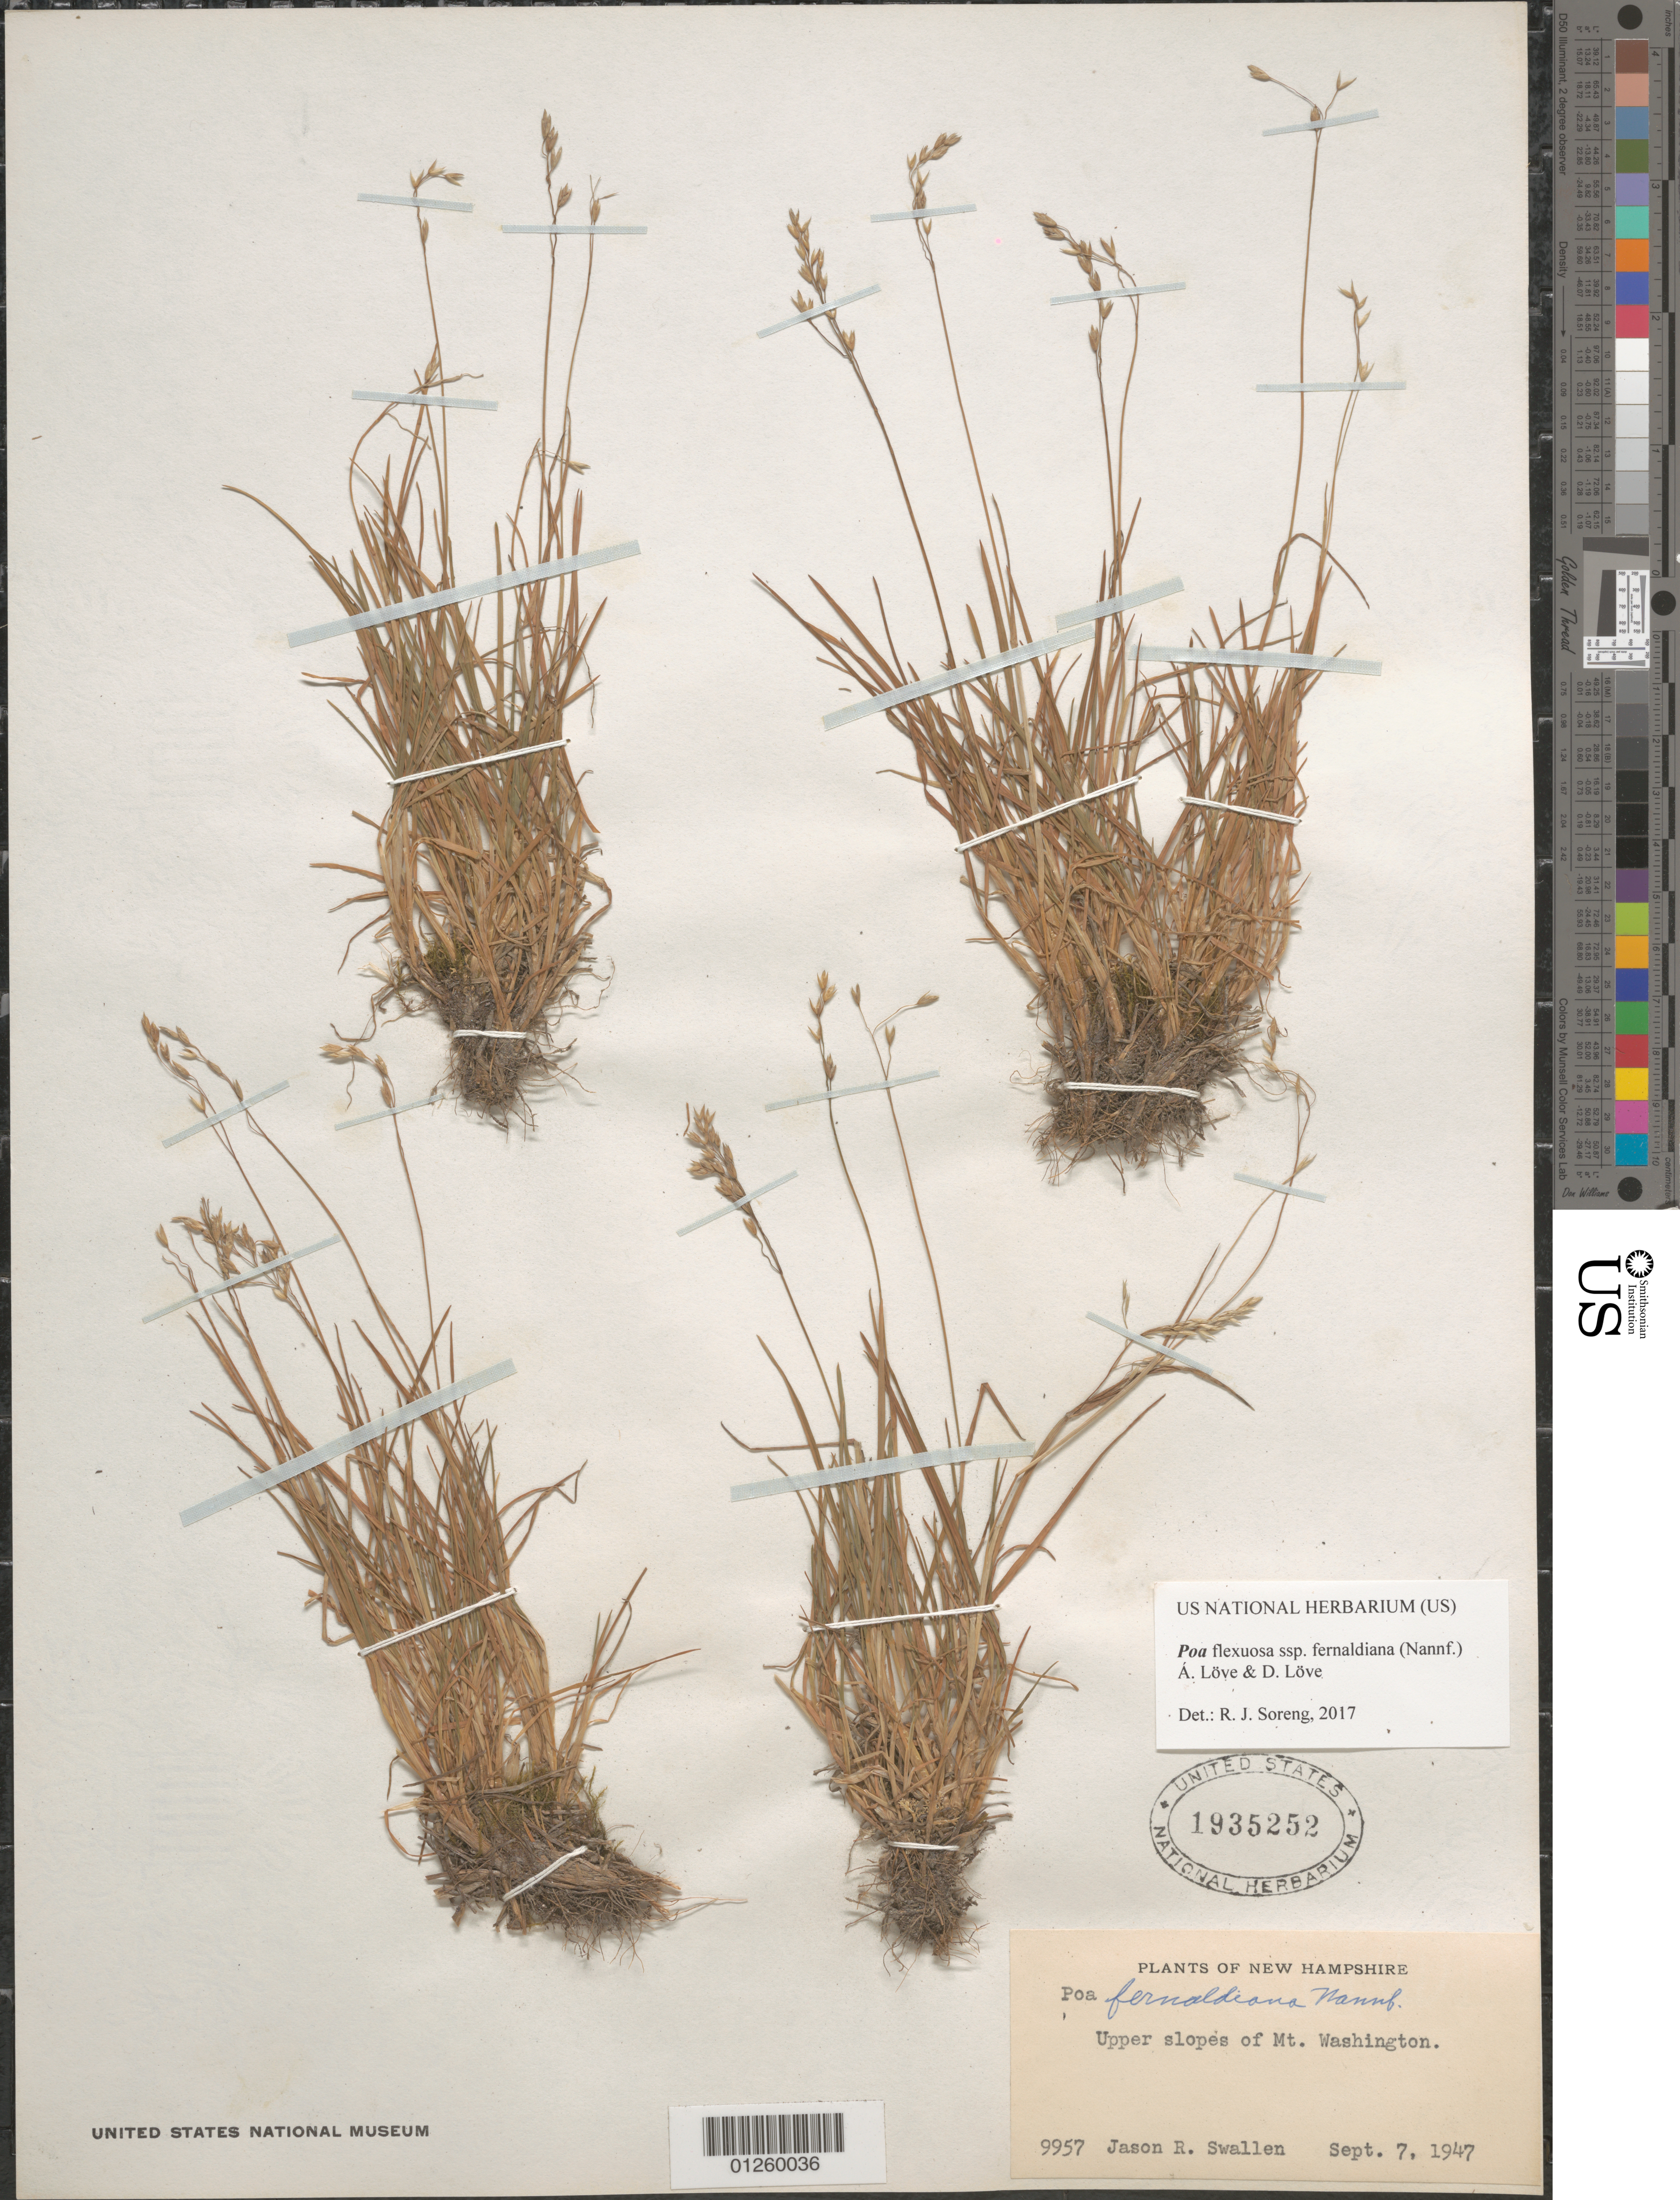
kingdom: Plantae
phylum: Tracheophyta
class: Liliopsida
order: Poales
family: Poaceae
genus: Poa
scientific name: Poa flexuosa Sm. subsp. fernaldiana (Nannf.) Á. Löve & D. Löve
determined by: Soreng, Robert J., Research Associate (BOT), Smithsonian Institution - National Museum of Natural History (UNITED STATES)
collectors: J. R. Swallen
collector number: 9957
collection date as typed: Sept. 7, 1947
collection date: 1947-09-07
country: United States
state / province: New Hampshire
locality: Upper slopes of Mt. Washington.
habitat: Upper slopes of Mt. Washington.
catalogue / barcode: US 1935252